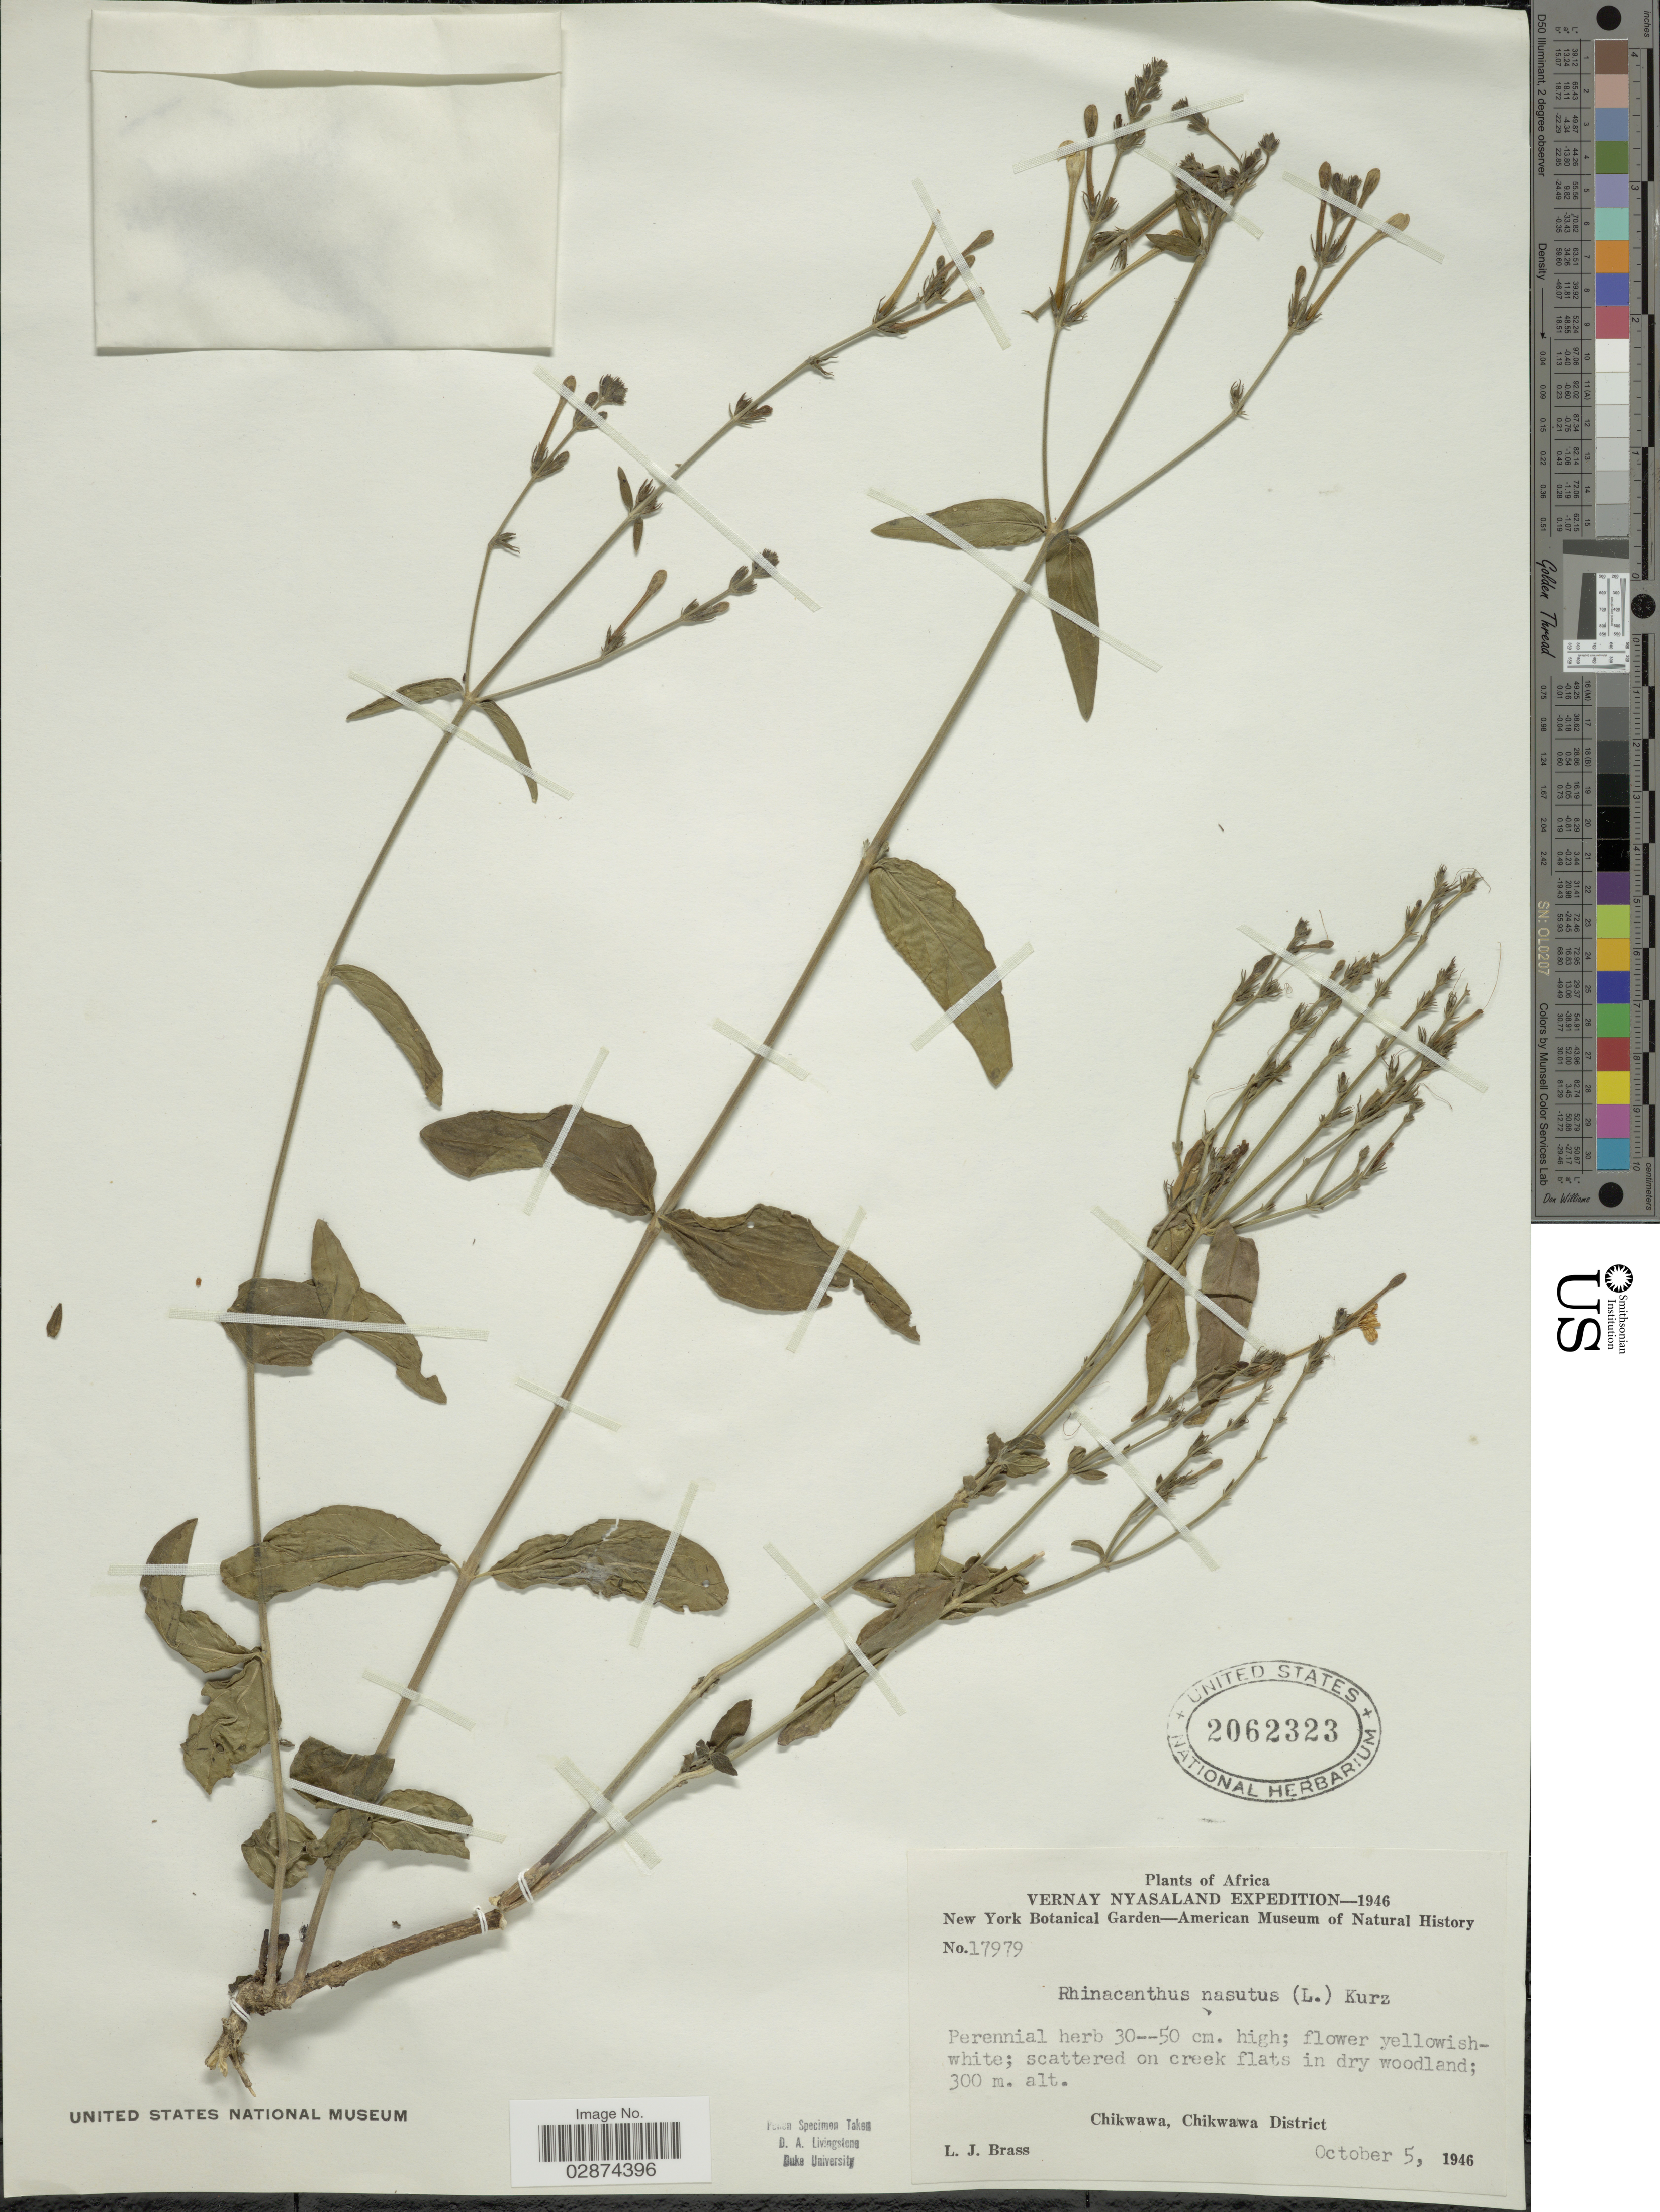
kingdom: Plantae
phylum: Tracheophyta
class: Magnoliopsida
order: Lamiales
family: Acanthaceae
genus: Rhinacanthus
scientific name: Rhinacanthus nasutus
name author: (L.) Kurz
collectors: L. J. Brass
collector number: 17979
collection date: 1946-10-05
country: Malawi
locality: Vernay Nyasaland. Chikwawa, Chikwawa District.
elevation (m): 300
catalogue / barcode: US 2062323